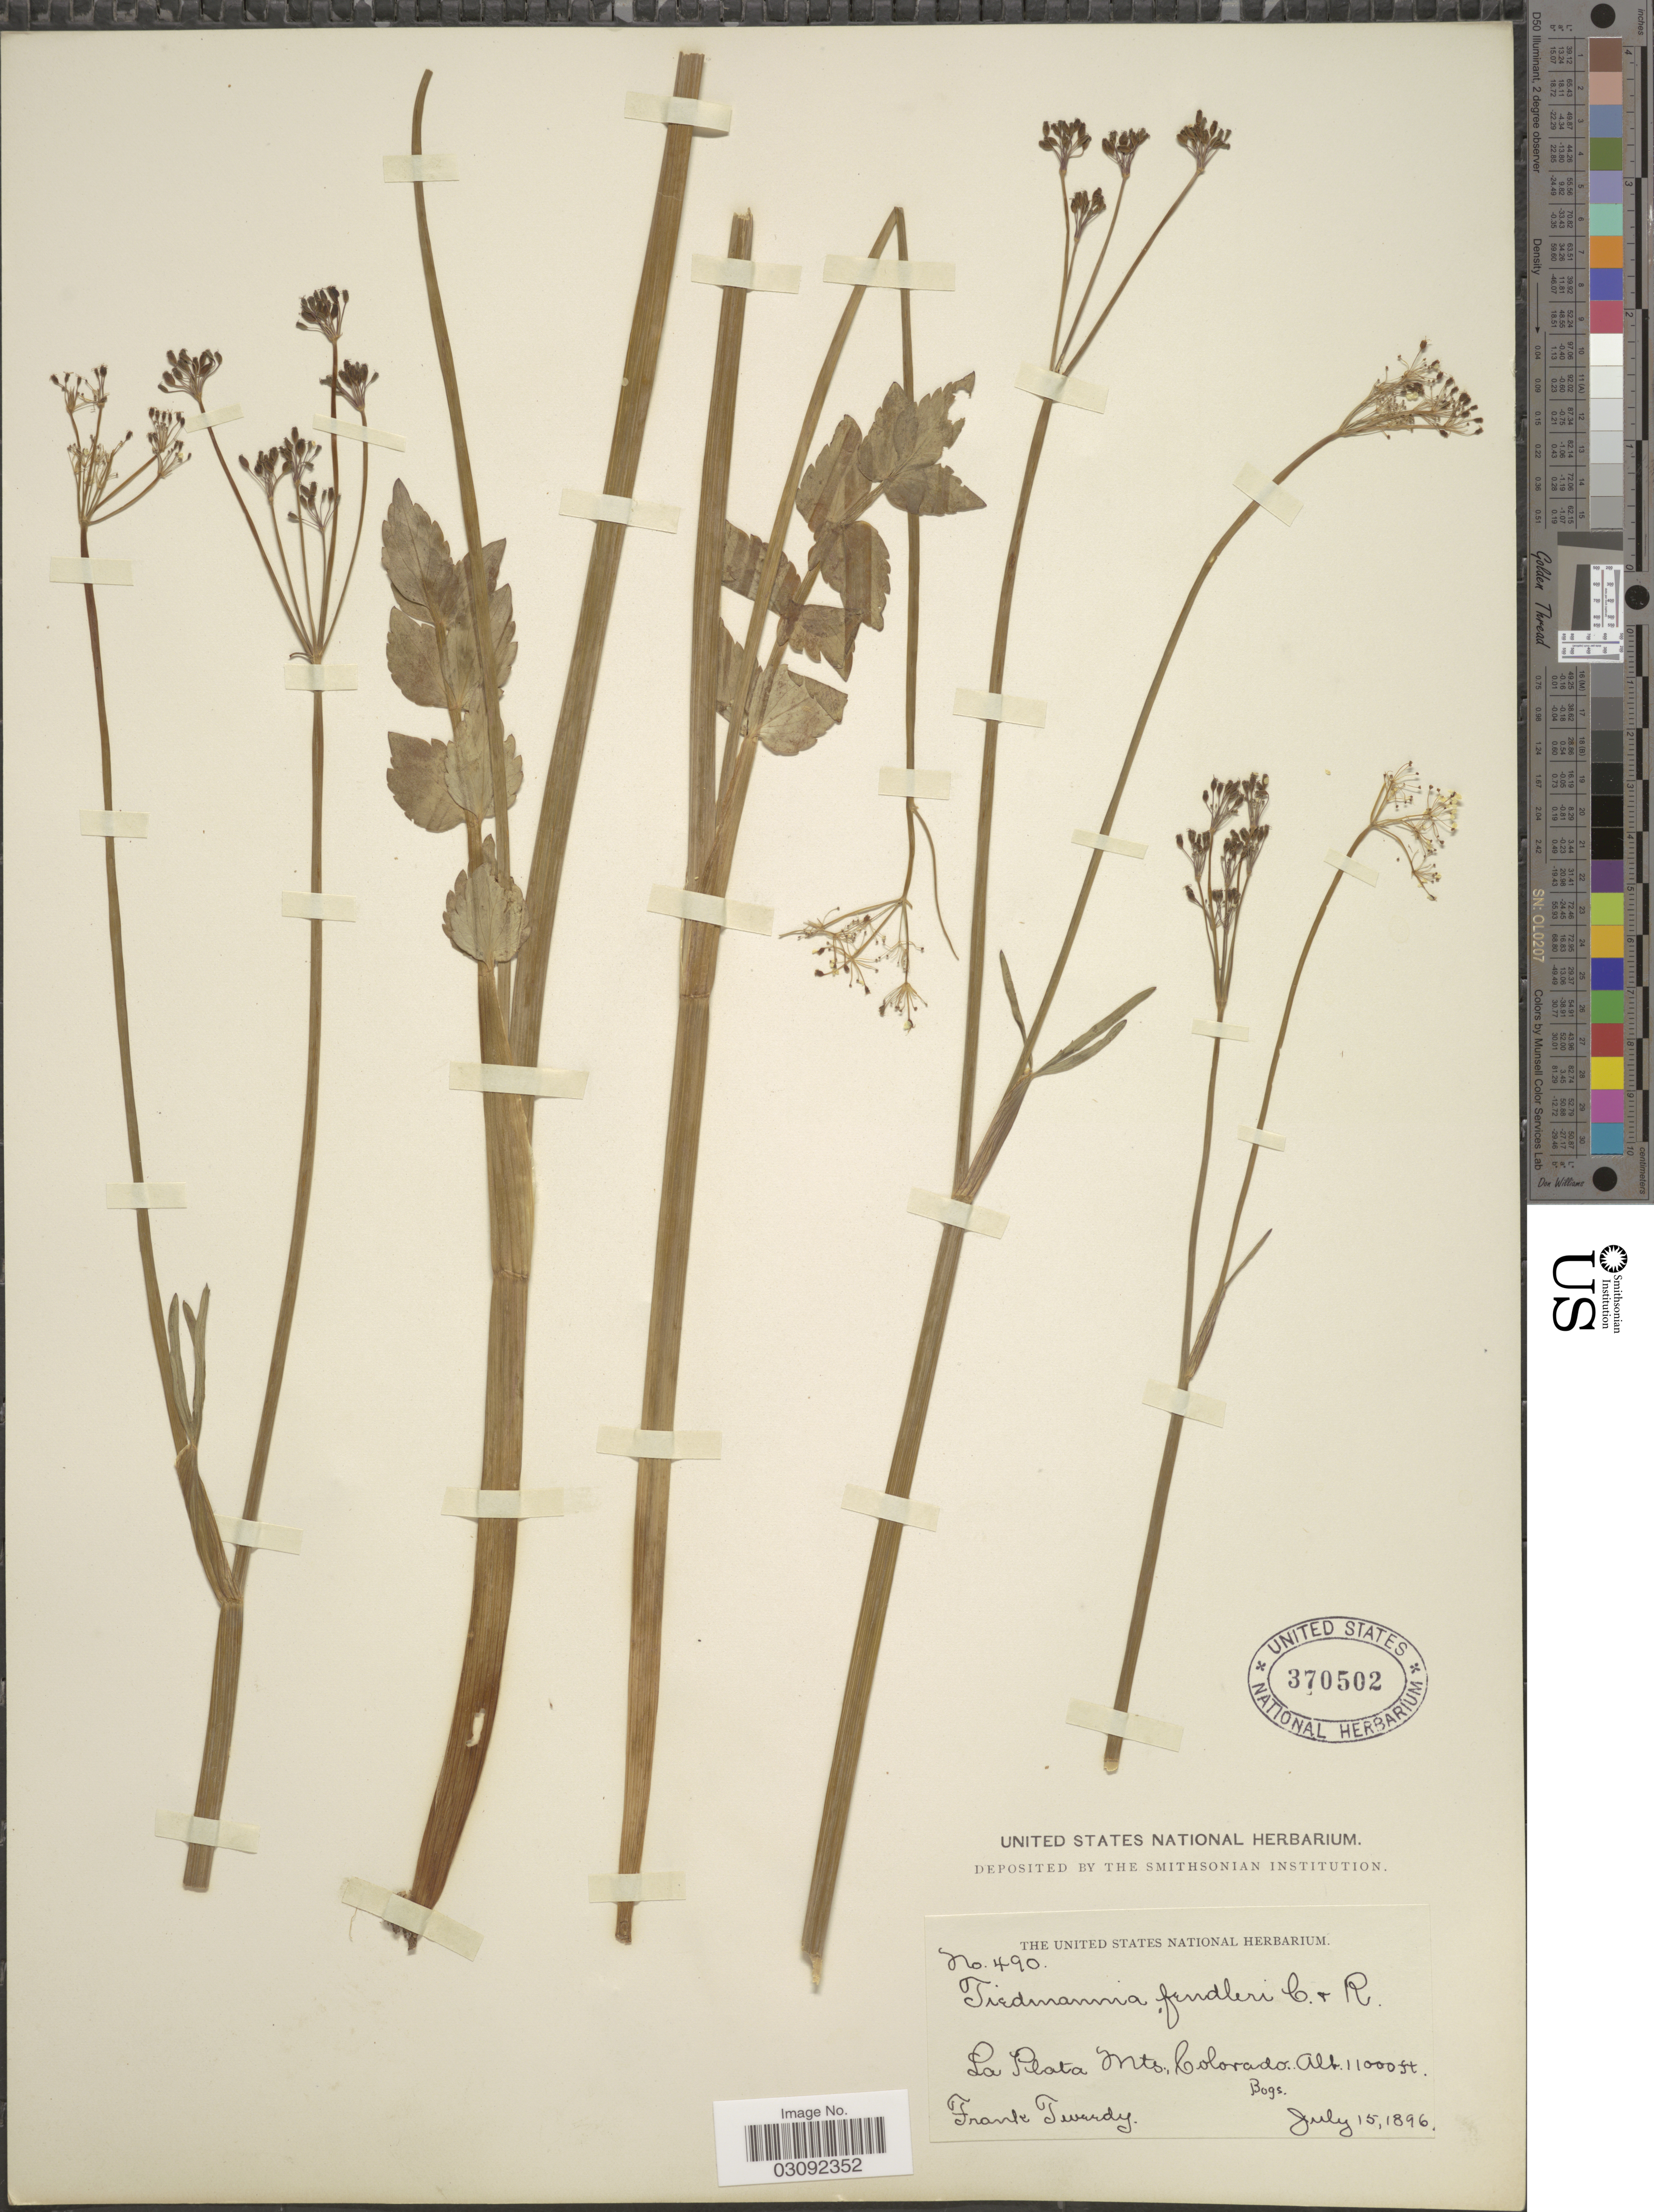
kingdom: Plantae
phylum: Tracheophyta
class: Magnoliopsida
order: Apiales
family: Apiaceae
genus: Oxypolis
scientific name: Oxypolis fendleri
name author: (A. Gray) A. Heller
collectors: F. Tweedy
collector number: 490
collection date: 1896-07-15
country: United States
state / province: Colorado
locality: La Plata Mts.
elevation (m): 3353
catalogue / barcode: US 370502